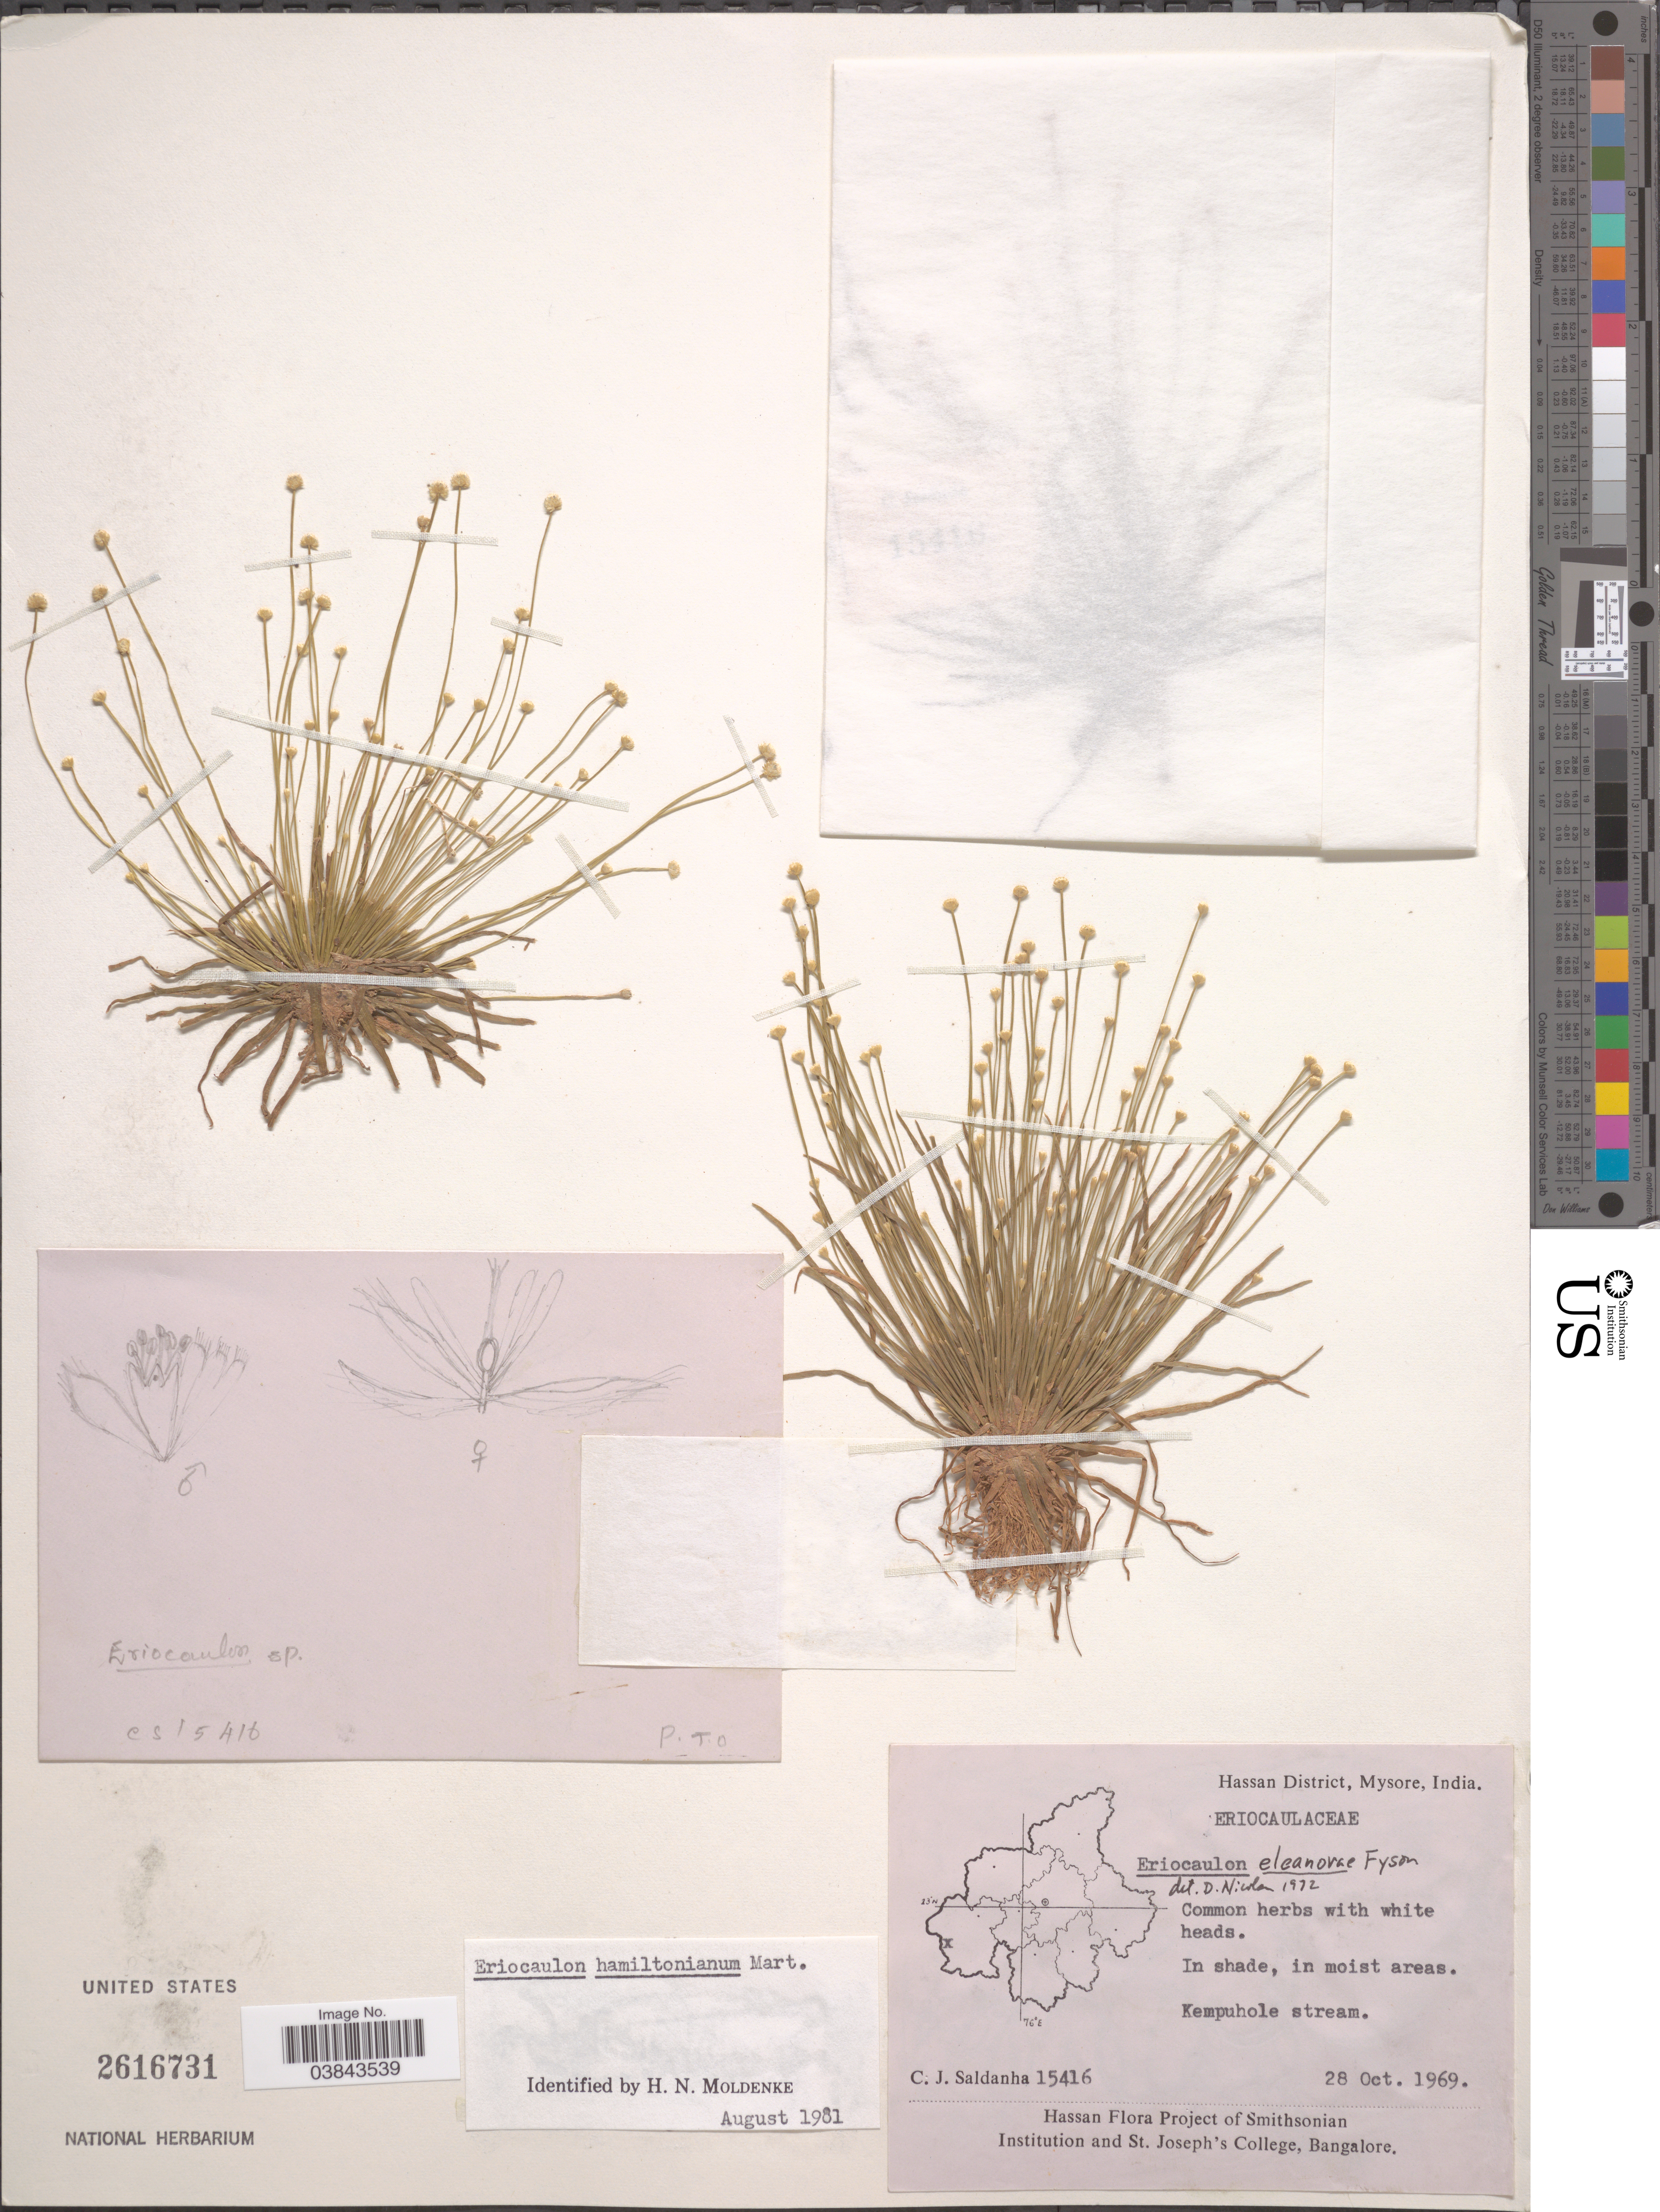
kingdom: Plantae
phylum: Tracheophyta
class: Liliopsida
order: Poales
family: Eriocaulaceae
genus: Eriocaulon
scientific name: Eriocaulon hamiltonianum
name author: Mart.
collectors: C. J. Saldanha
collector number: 15416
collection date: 1969-10-28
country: India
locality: Hassan District, Mysore. Kempuhole stream.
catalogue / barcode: US 2616731